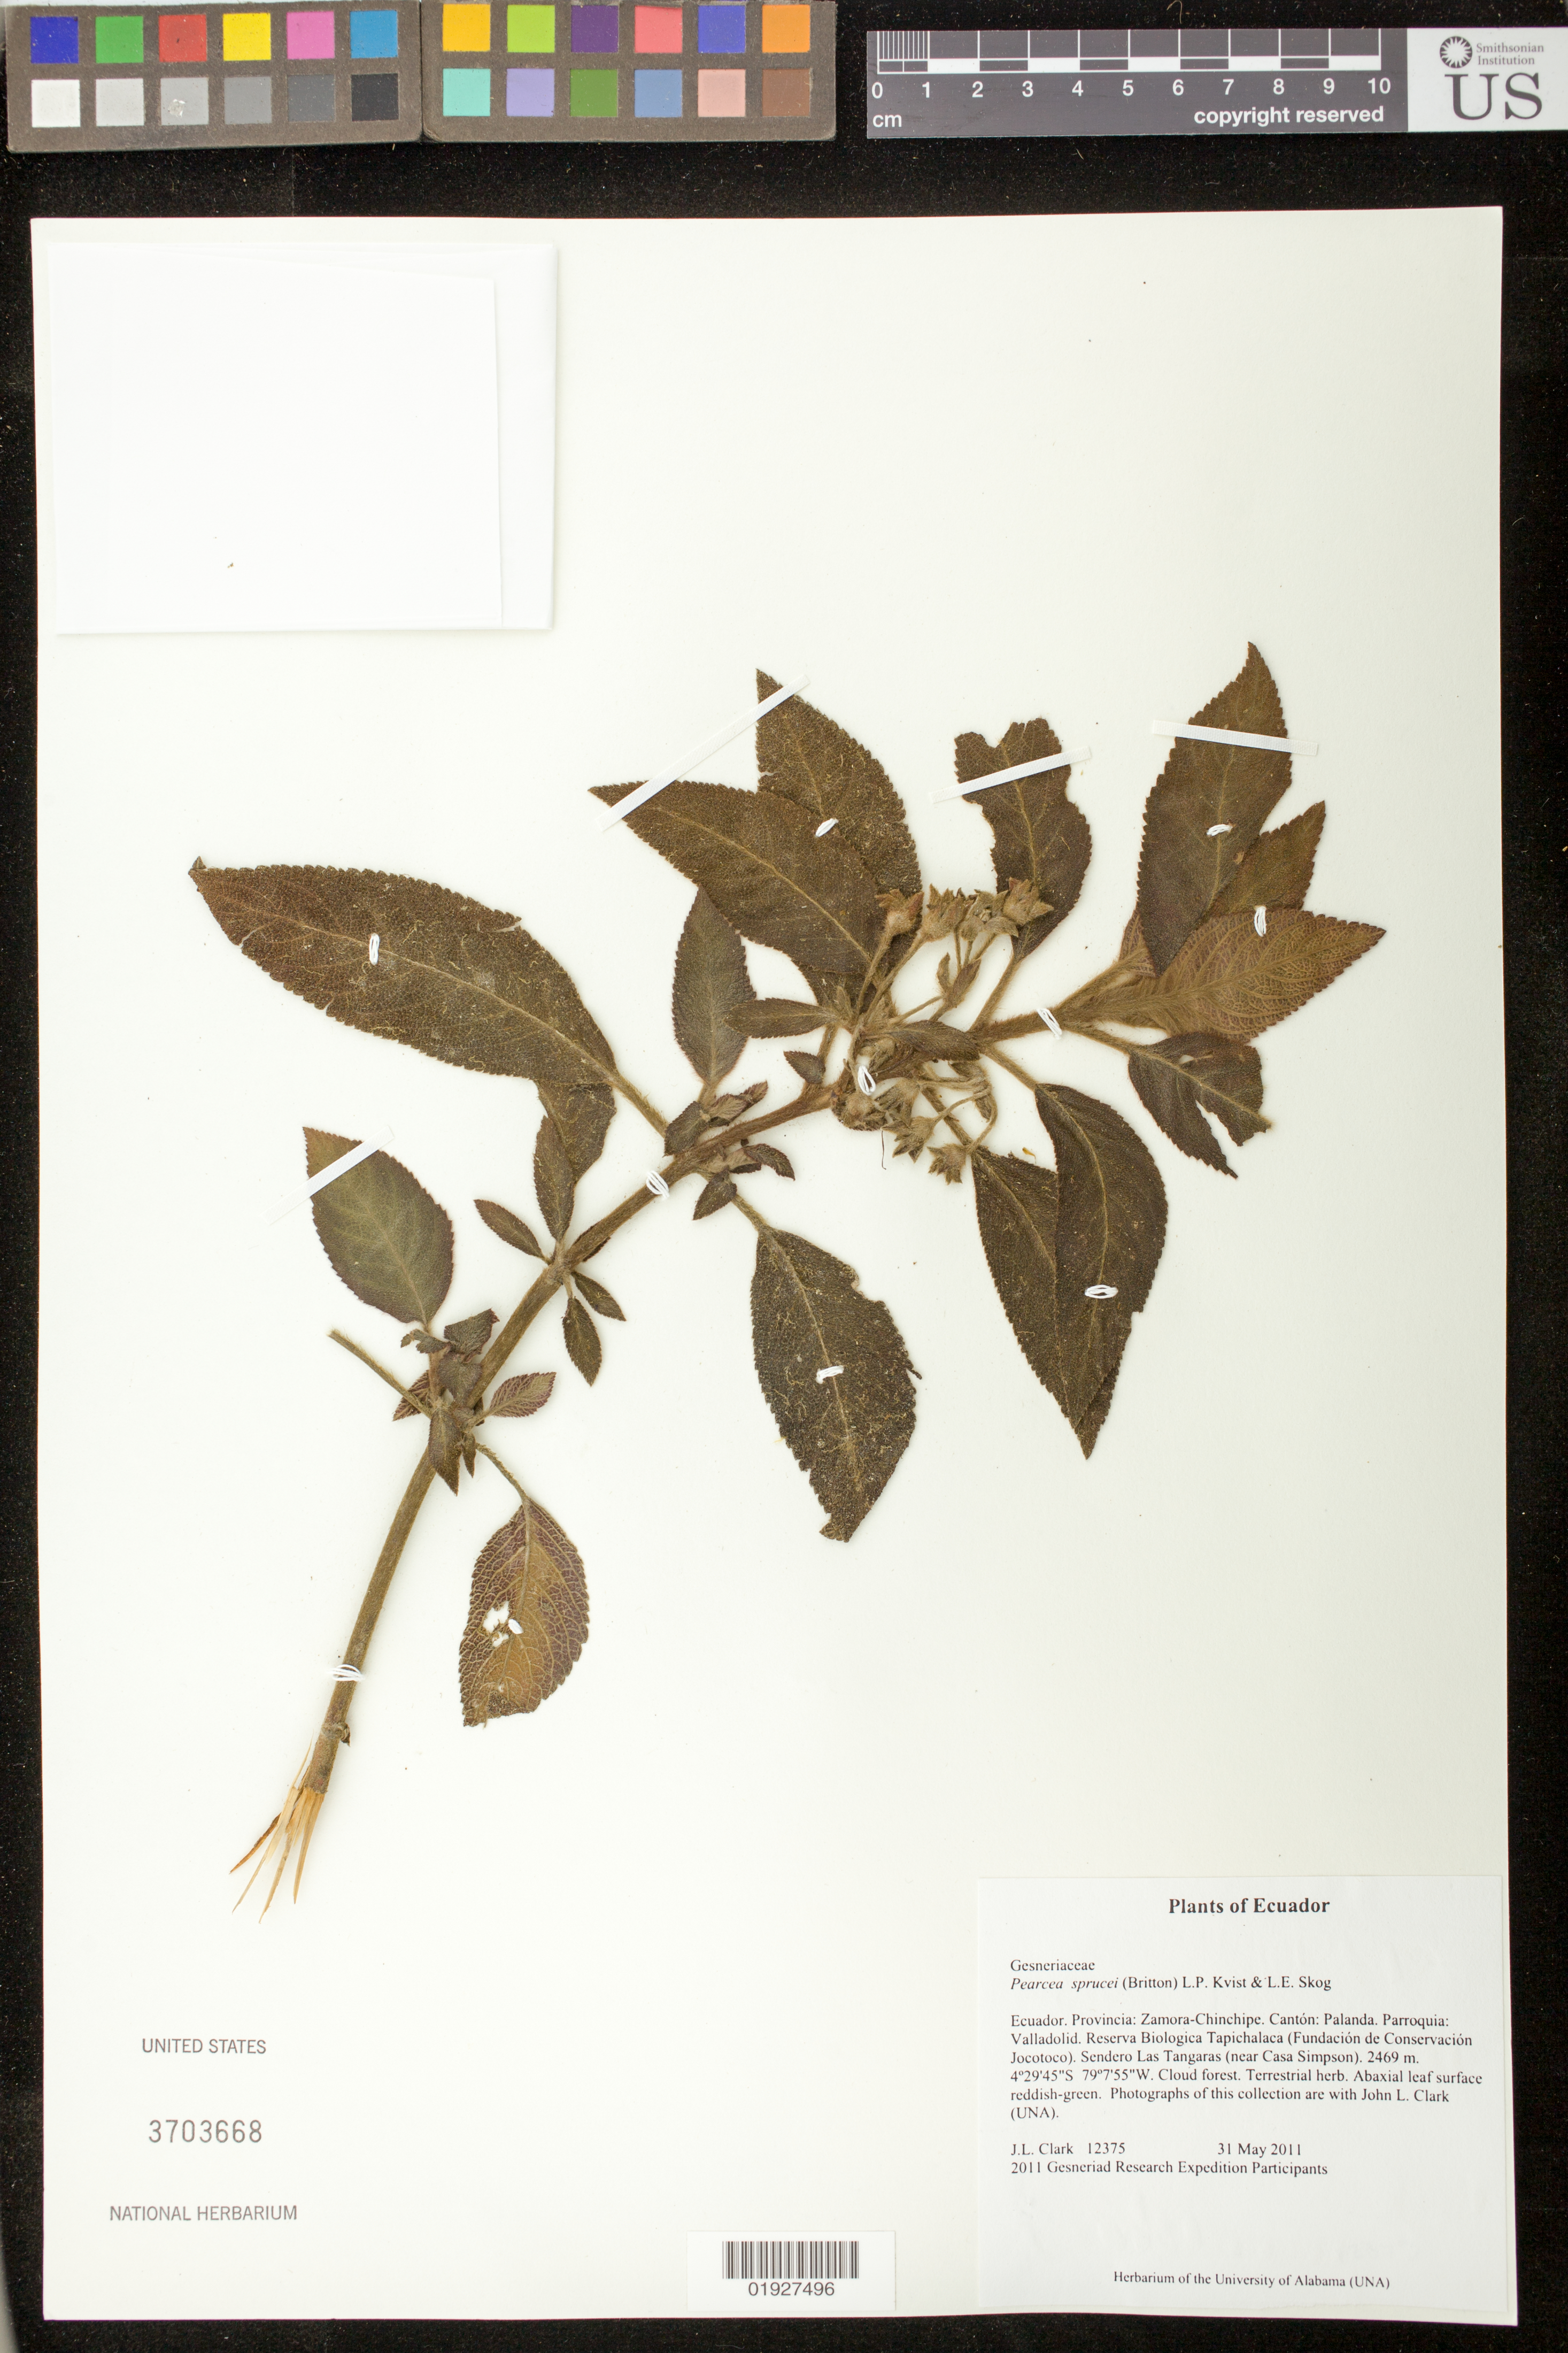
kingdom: Plantae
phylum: Tracheophyta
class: Magnoliopsida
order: Lamiales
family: Gesneriaceae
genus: Pearcea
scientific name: Pearcea sprucei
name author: (Britton) L.P. Kvist & L.E. Skog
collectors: J. L. Clark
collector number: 12375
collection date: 2011-05-31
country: Ecuador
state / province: Zamora-Chinchipe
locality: Cantón: Palanda. Parroquia: Vallodolid. Reserva Biologica Tapichalaca (Fundación de Conservación Jocotoco). Sendero Las Tangaras (near Casa Simpson)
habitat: Cloud forest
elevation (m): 2469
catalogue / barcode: US 3703668